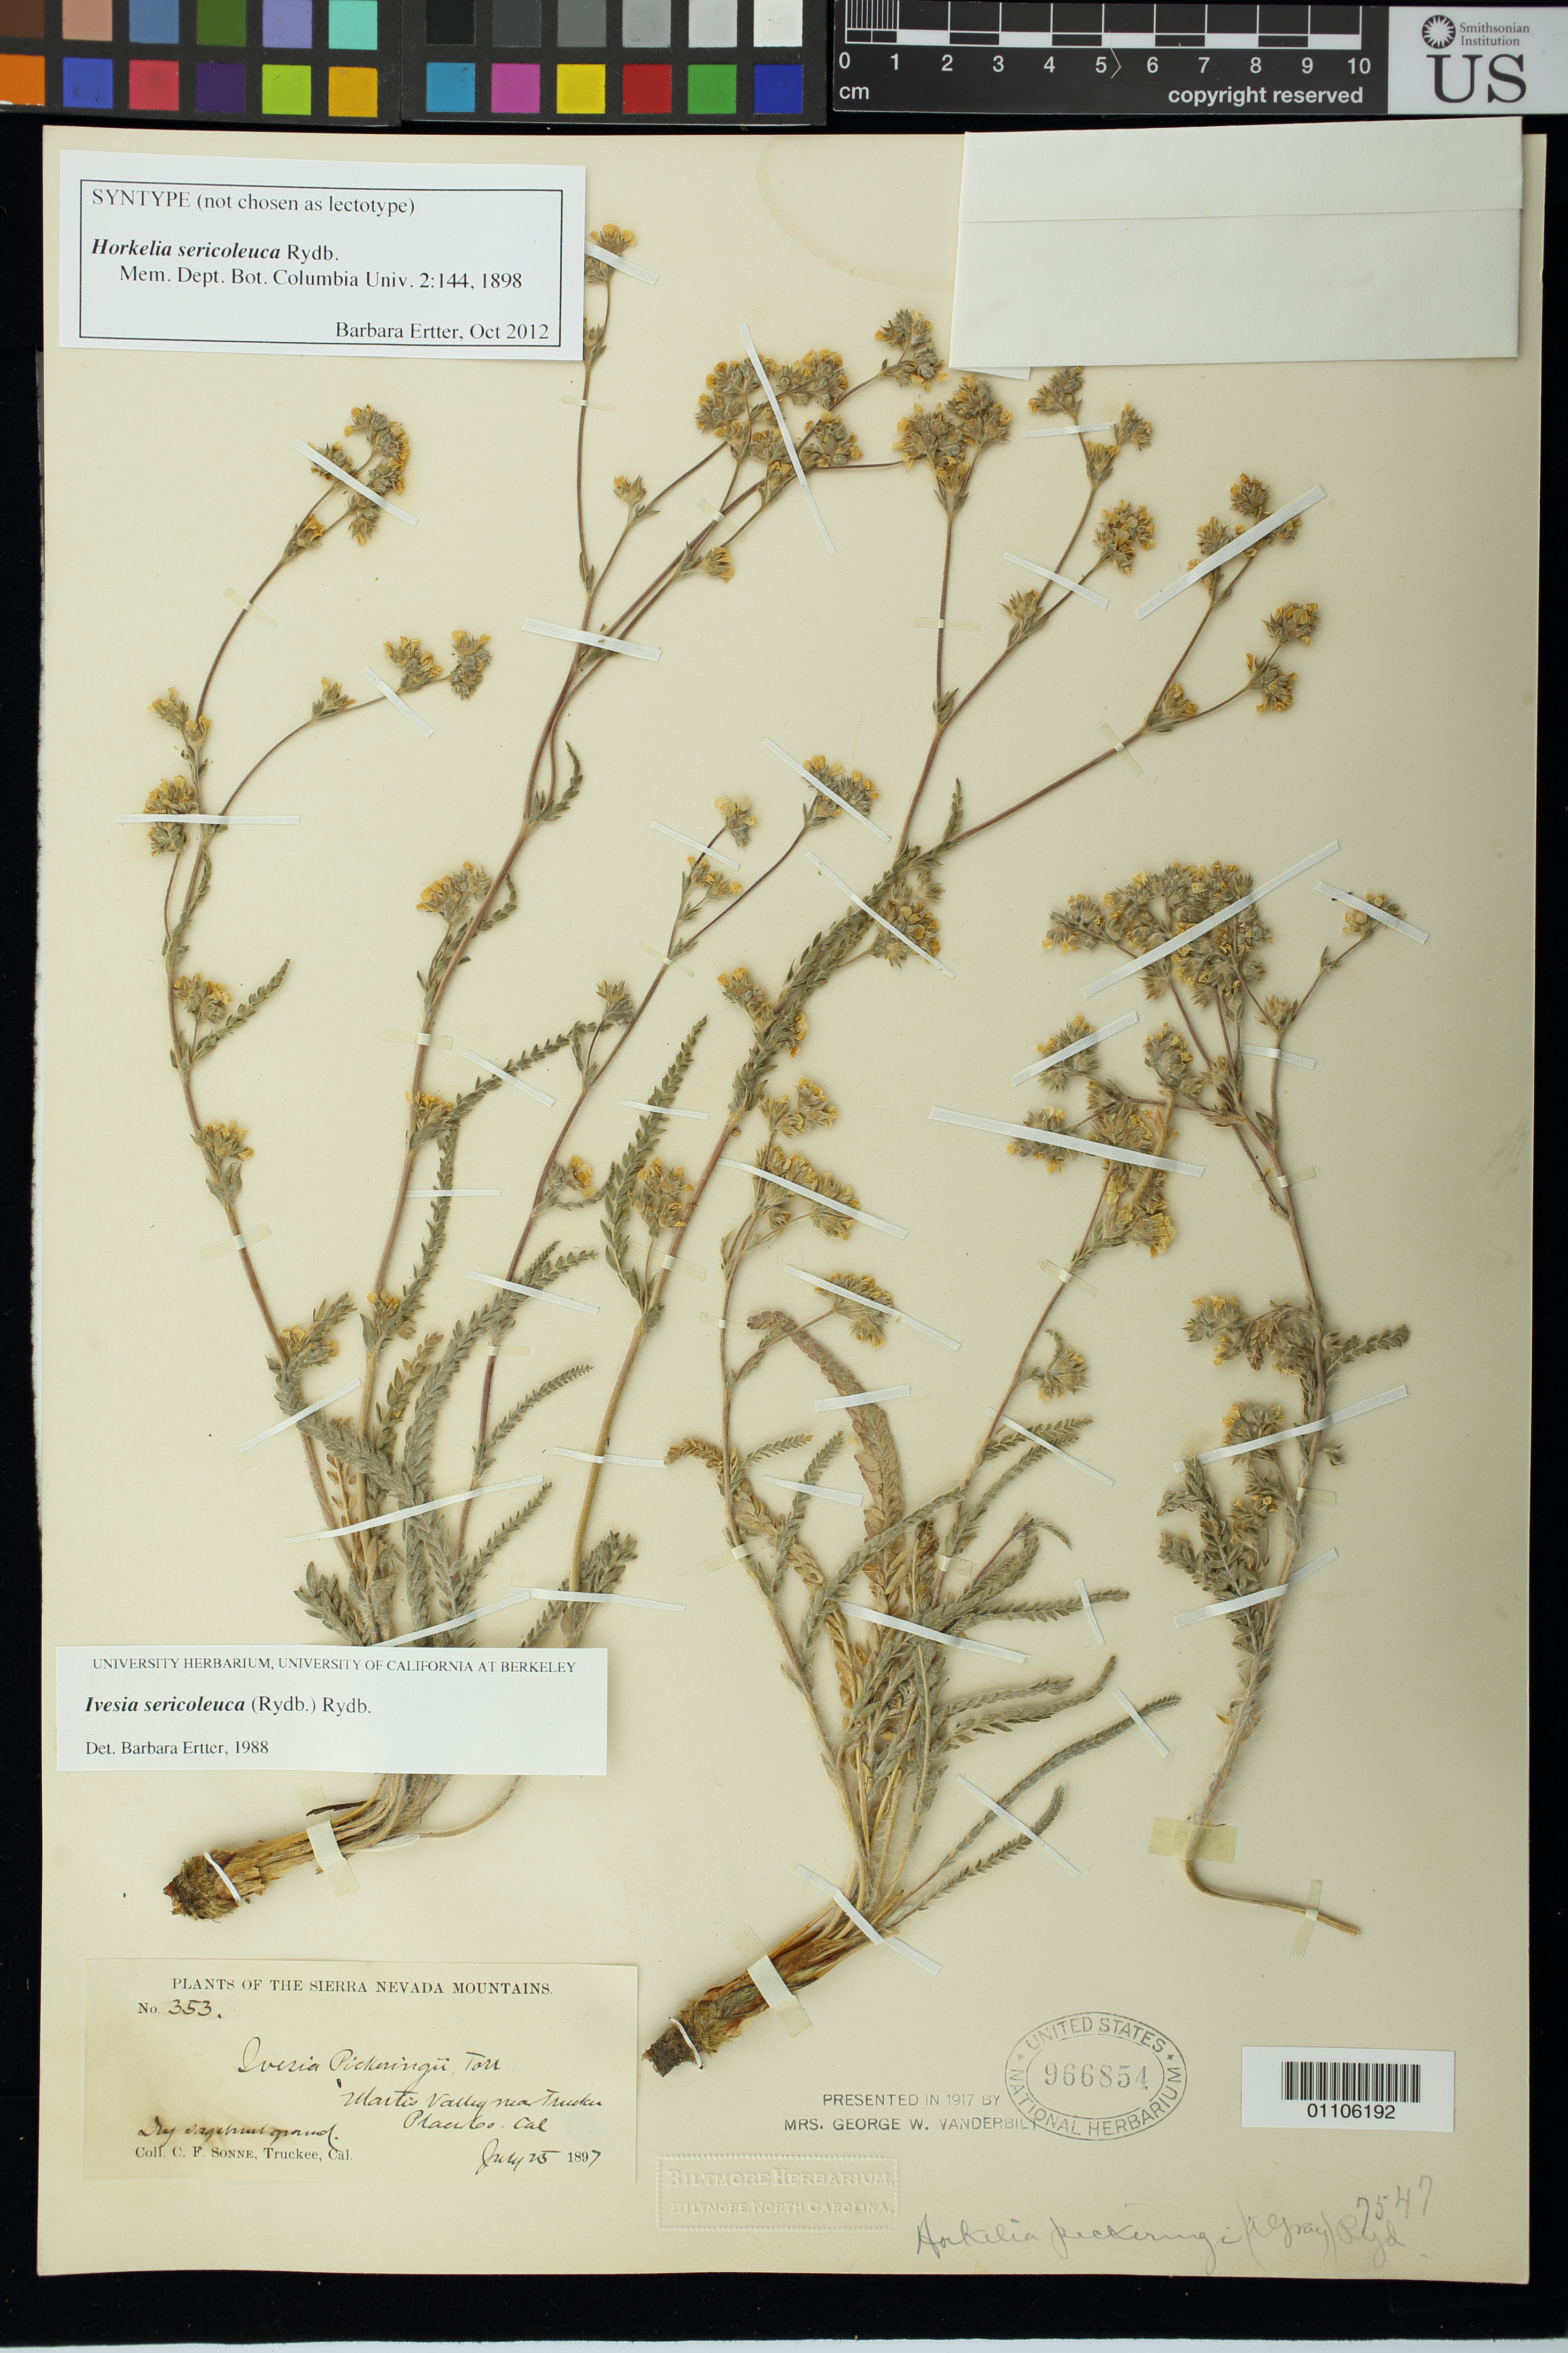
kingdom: Plantae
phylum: Tracheophyta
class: Magnoliopsida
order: Rosales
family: Rosaceae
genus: Horkelia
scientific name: Horkelia sericoleuca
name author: Rydb.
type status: Possible Syntype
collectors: C. Sonne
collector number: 353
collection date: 1897-07-25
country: United States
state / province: California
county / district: Placer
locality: Marlis Creek Valley near Truckee [?], Placer Co., Cal.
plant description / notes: Possibly not type material; protologue cites Sonne 353 with collection date of 1886, but 2 duplicates of this collection at US are dated 1888 and 1897, respectively.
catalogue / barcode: US 966854